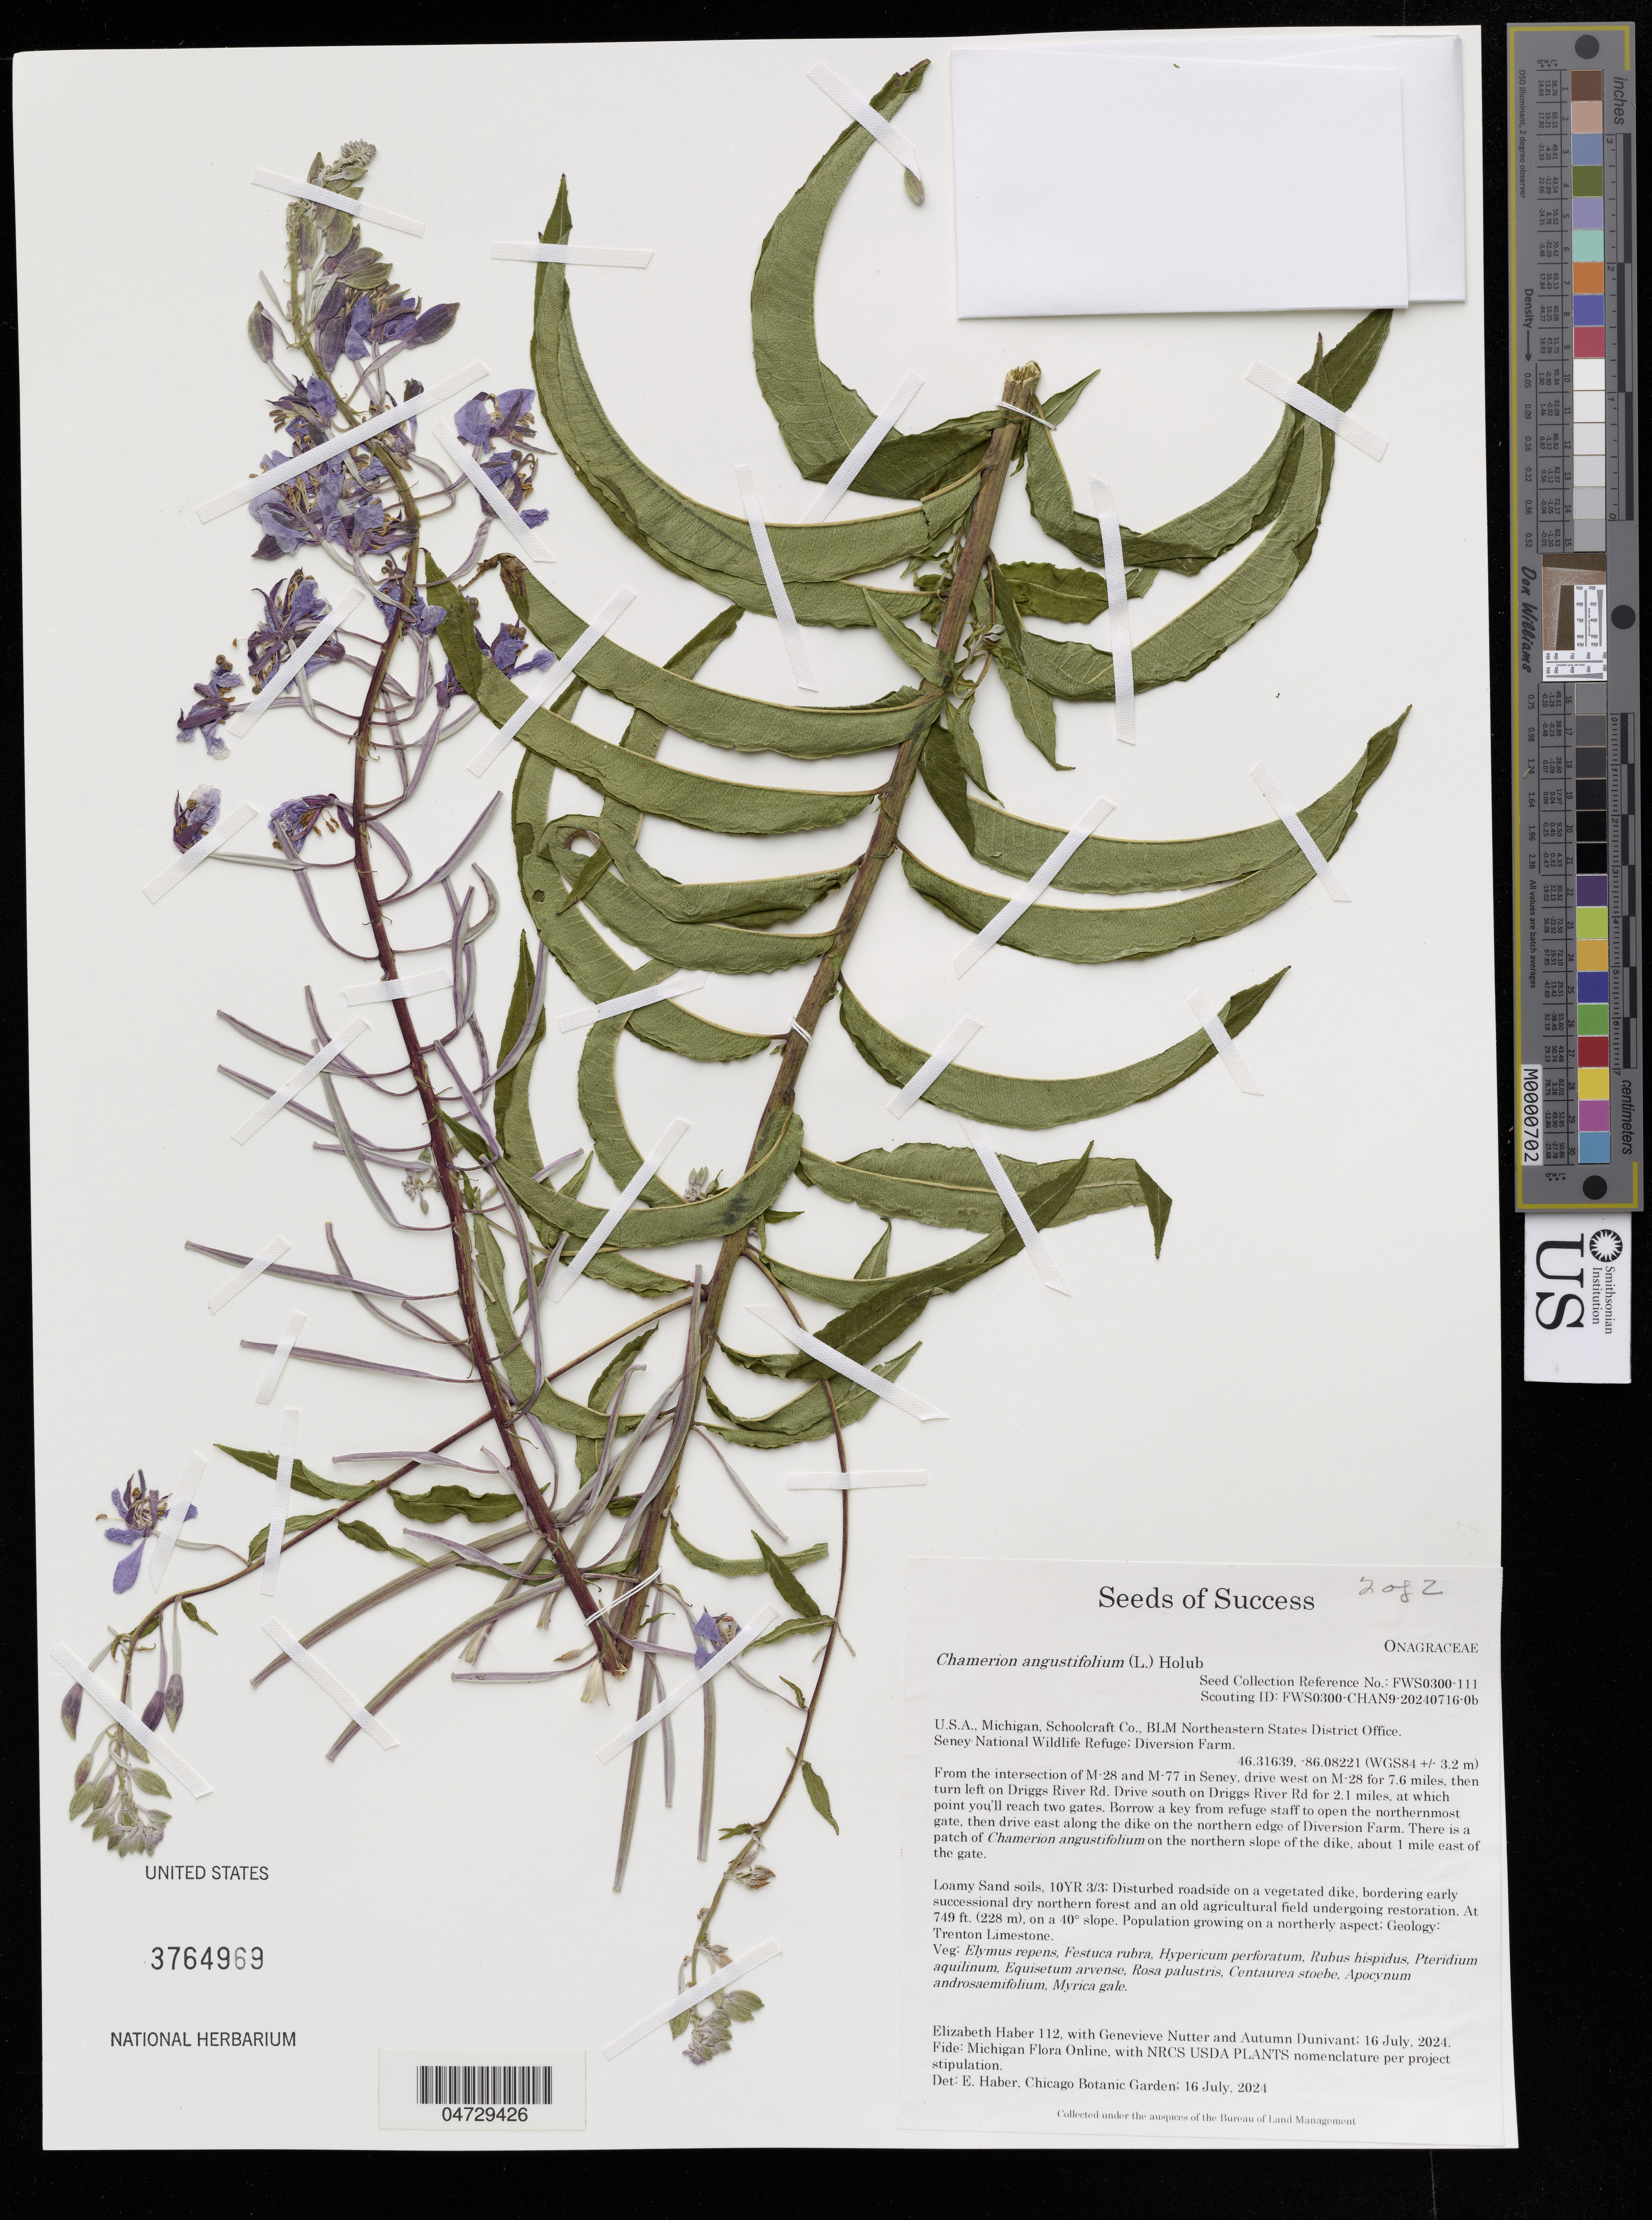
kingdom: Plantae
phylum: Tracheophyta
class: Magnoliopsida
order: Myrtales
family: Onagraceae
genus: Chamerion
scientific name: Chamerion angustifolium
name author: (L.) Holub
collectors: E. Haber, G. Nutter & A. Dunivant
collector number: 112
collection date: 2024-07-16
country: United States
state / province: Michigan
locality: Schoolcraft Co., BLM Northeastern States District Office, Seney National Wildlife Refuge: Diversion Farm.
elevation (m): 228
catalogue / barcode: US 3764969